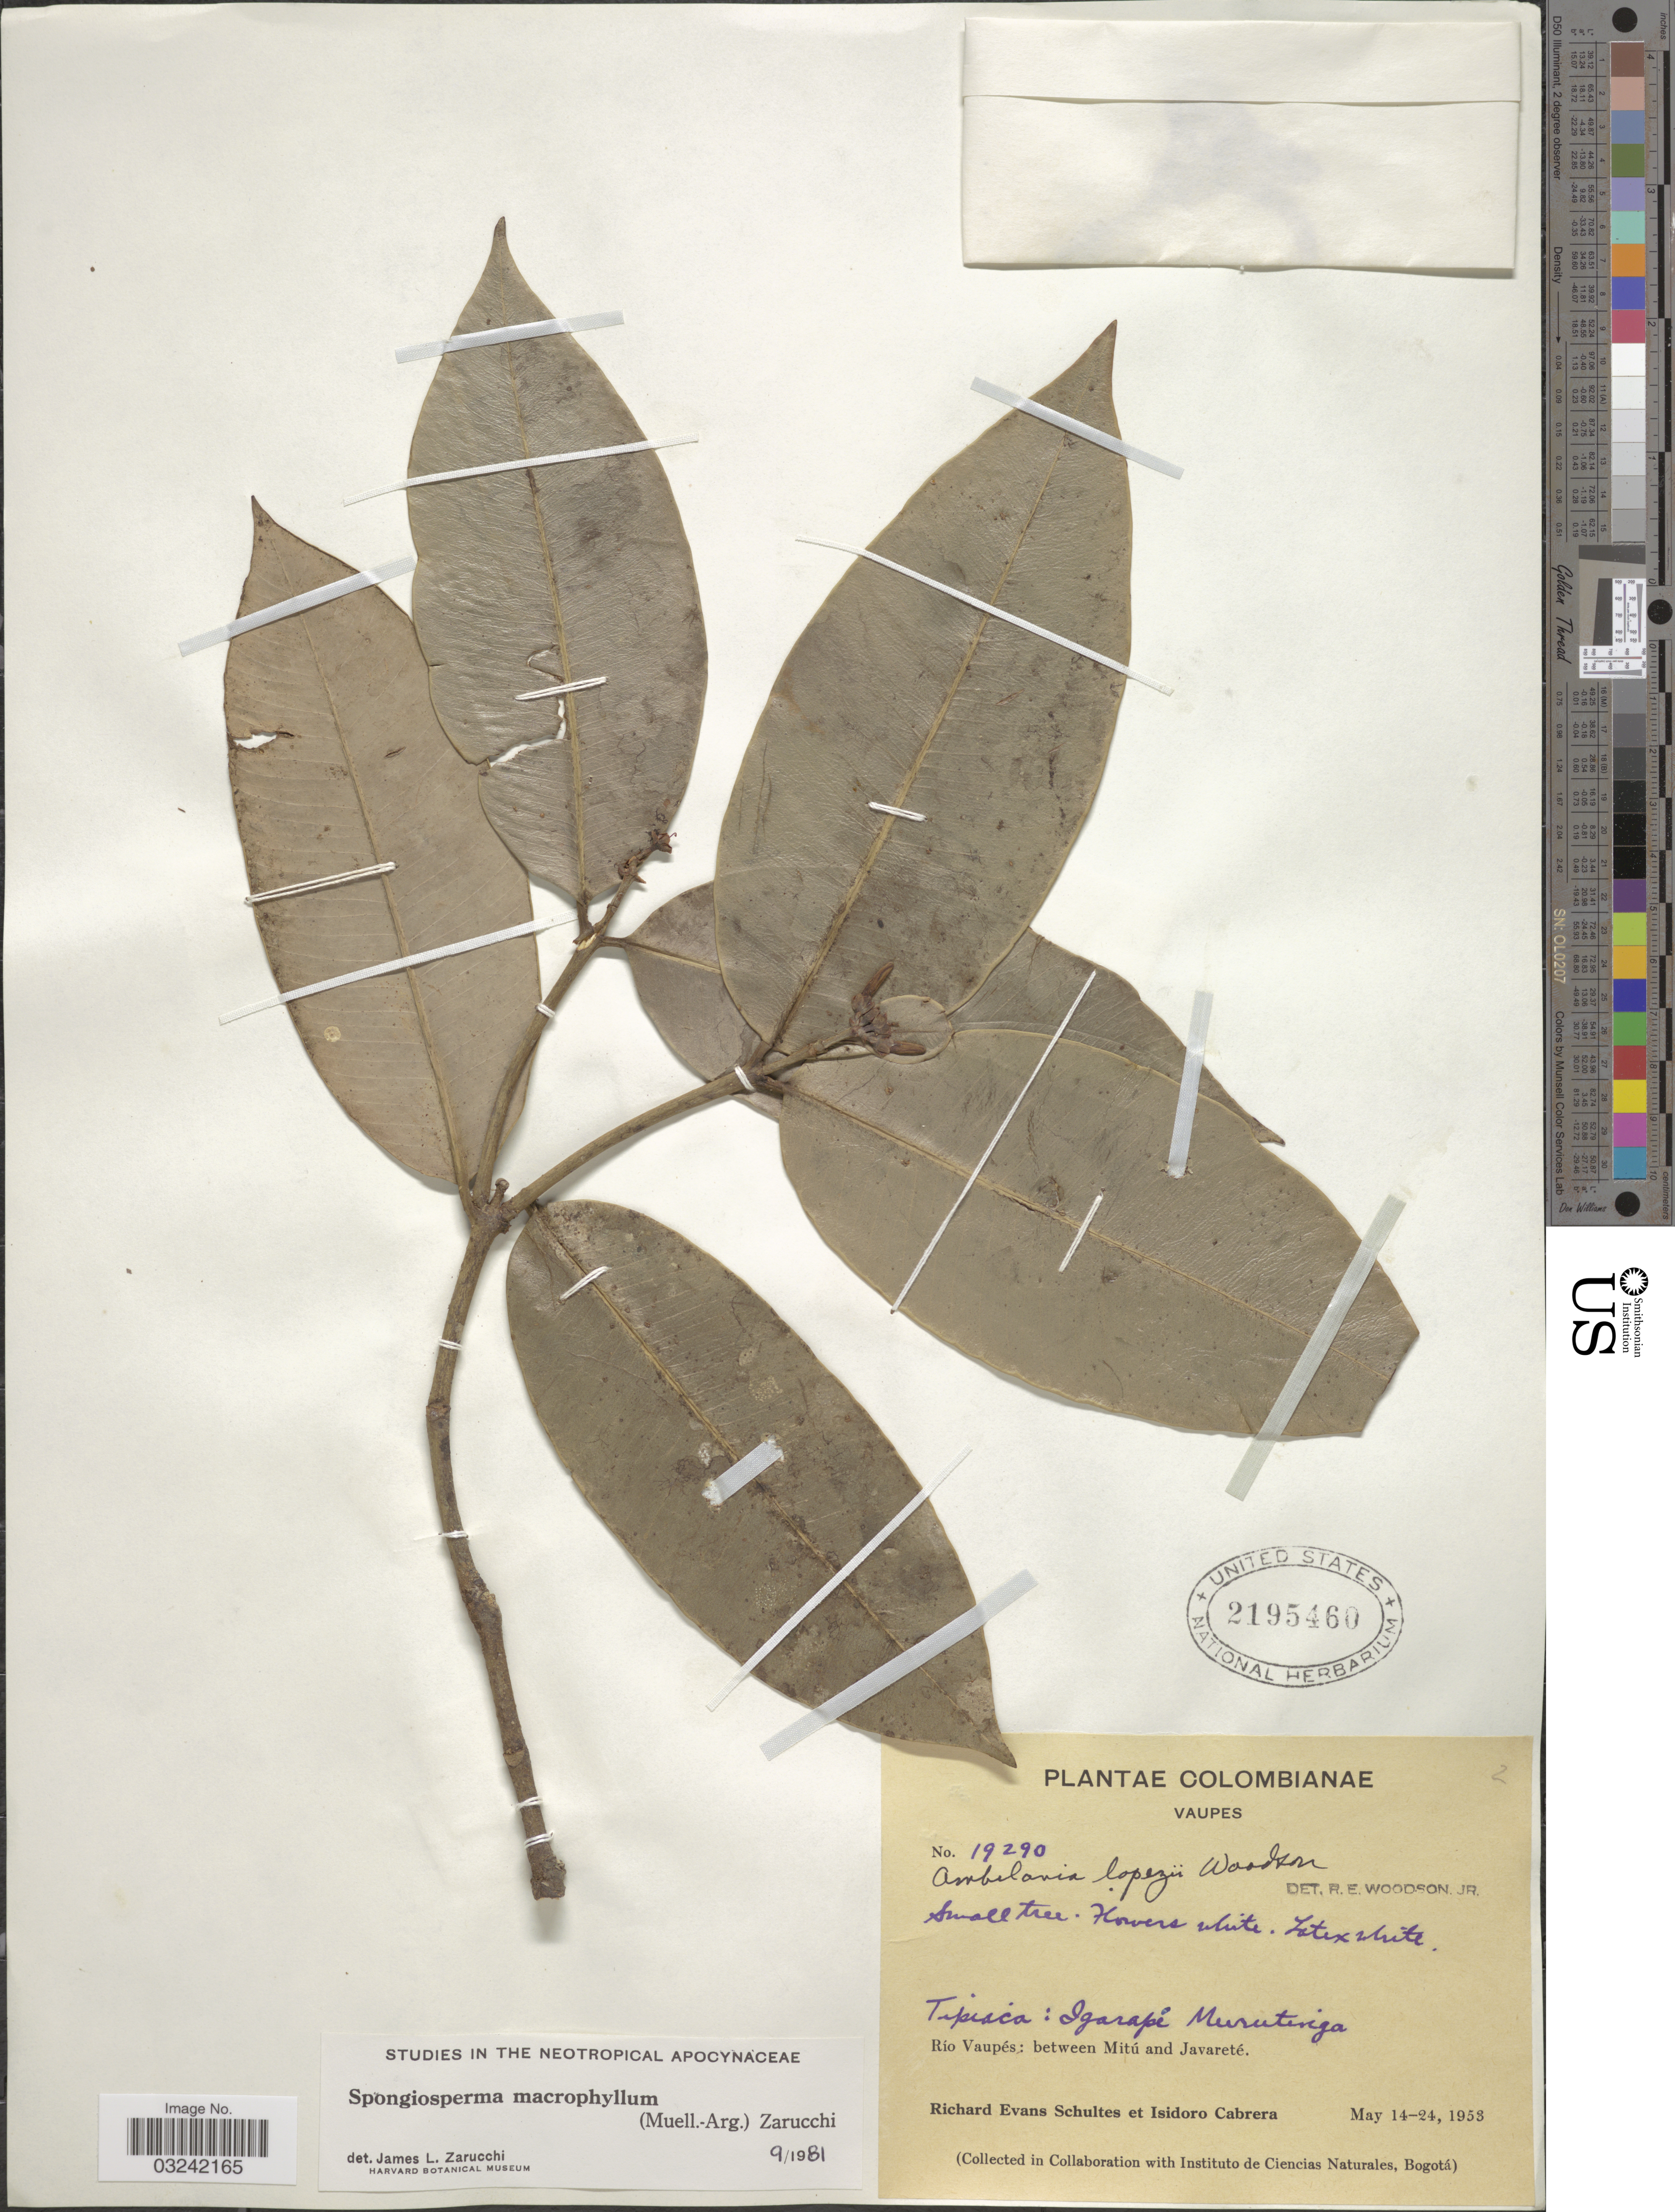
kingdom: Plantae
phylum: Tracheophyta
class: Magnoliopsida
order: Gentianales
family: Apocynaceae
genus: Spongiosperma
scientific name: Spongiosperma macrophyllum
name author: (Müll. Arg.) Zarucchi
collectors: R. E. Schultes & I. Cabrera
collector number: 19290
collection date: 1953-05-14/1953-05-24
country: Colombia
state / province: Vaupés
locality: Río Vaupes; between Mitú and Javareté. Tipiaca: Igarapé Murutinga [interpreted].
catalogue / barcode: US 2195460